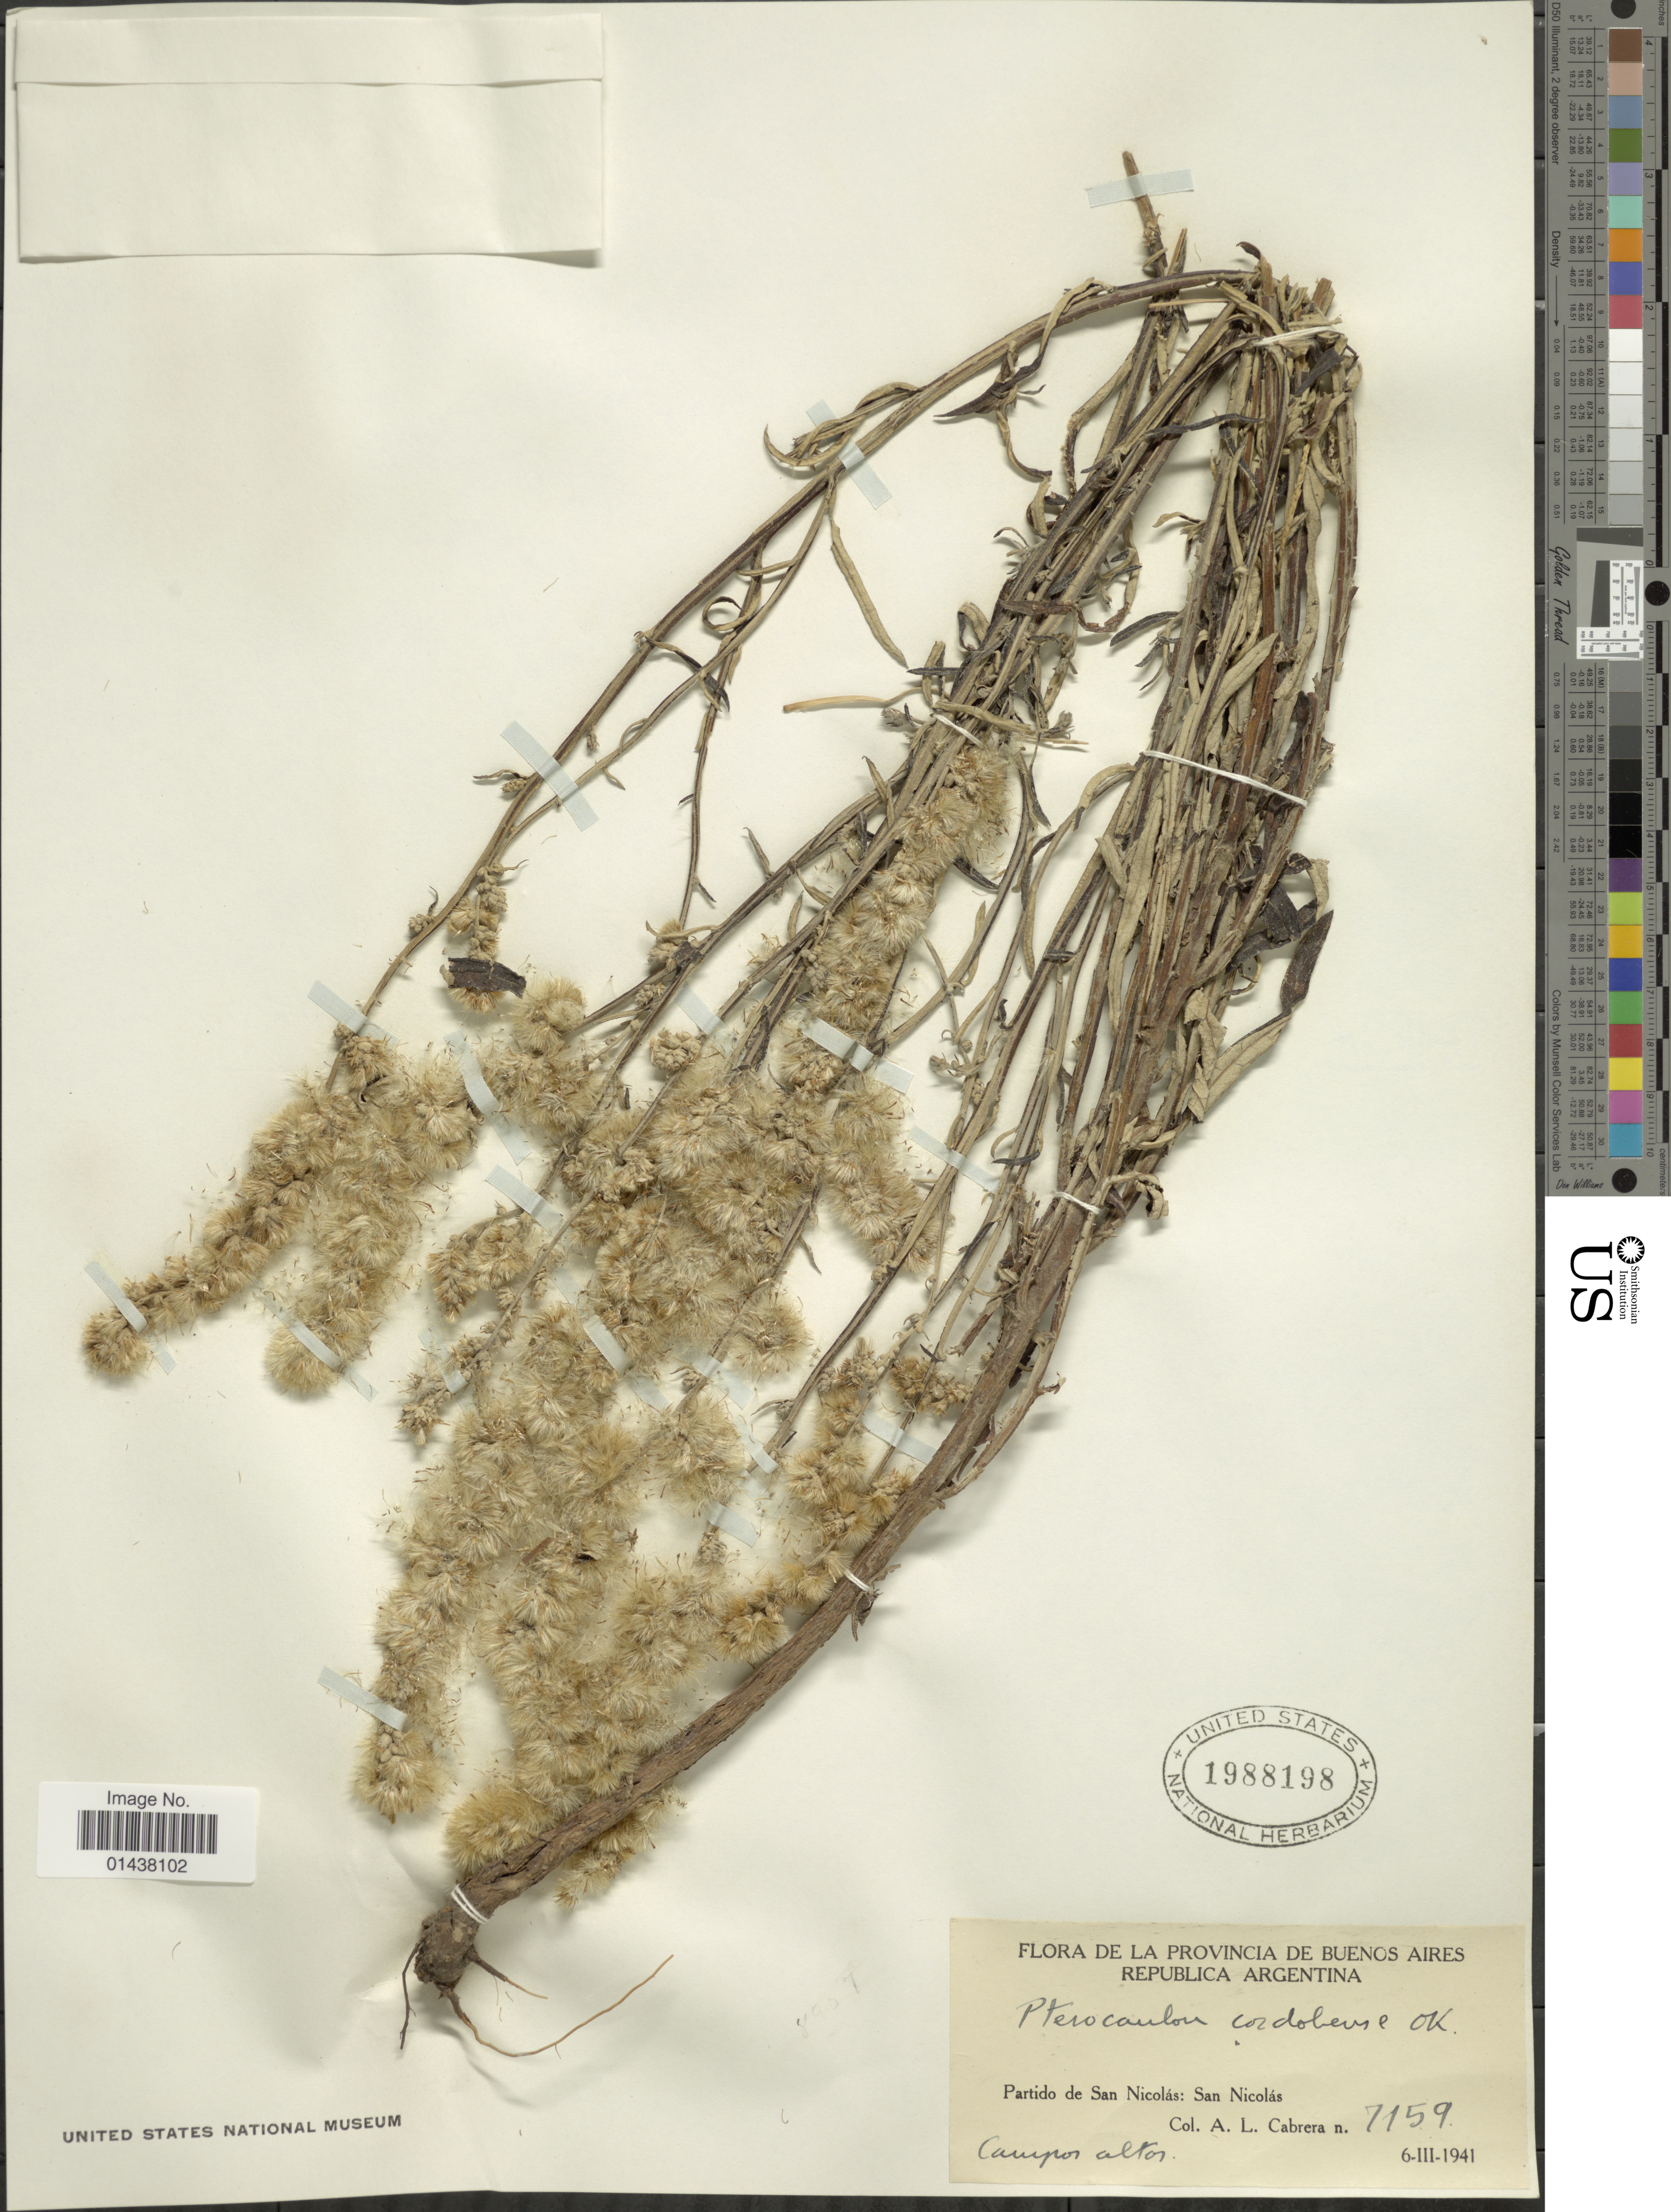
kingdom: Plantae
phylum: Tracheophyta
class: Magnoliopsida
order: Asterales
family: Asteraceae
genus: Pterocaulon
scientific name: Pterocaulon cordobense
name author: Kuntze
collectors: A. L. Cabrera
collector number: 7159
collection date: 1941-03-06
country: Argentina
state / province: Buenos Aires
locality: Partido de San Nicolas: San Nicolas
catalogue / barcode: US 1988198